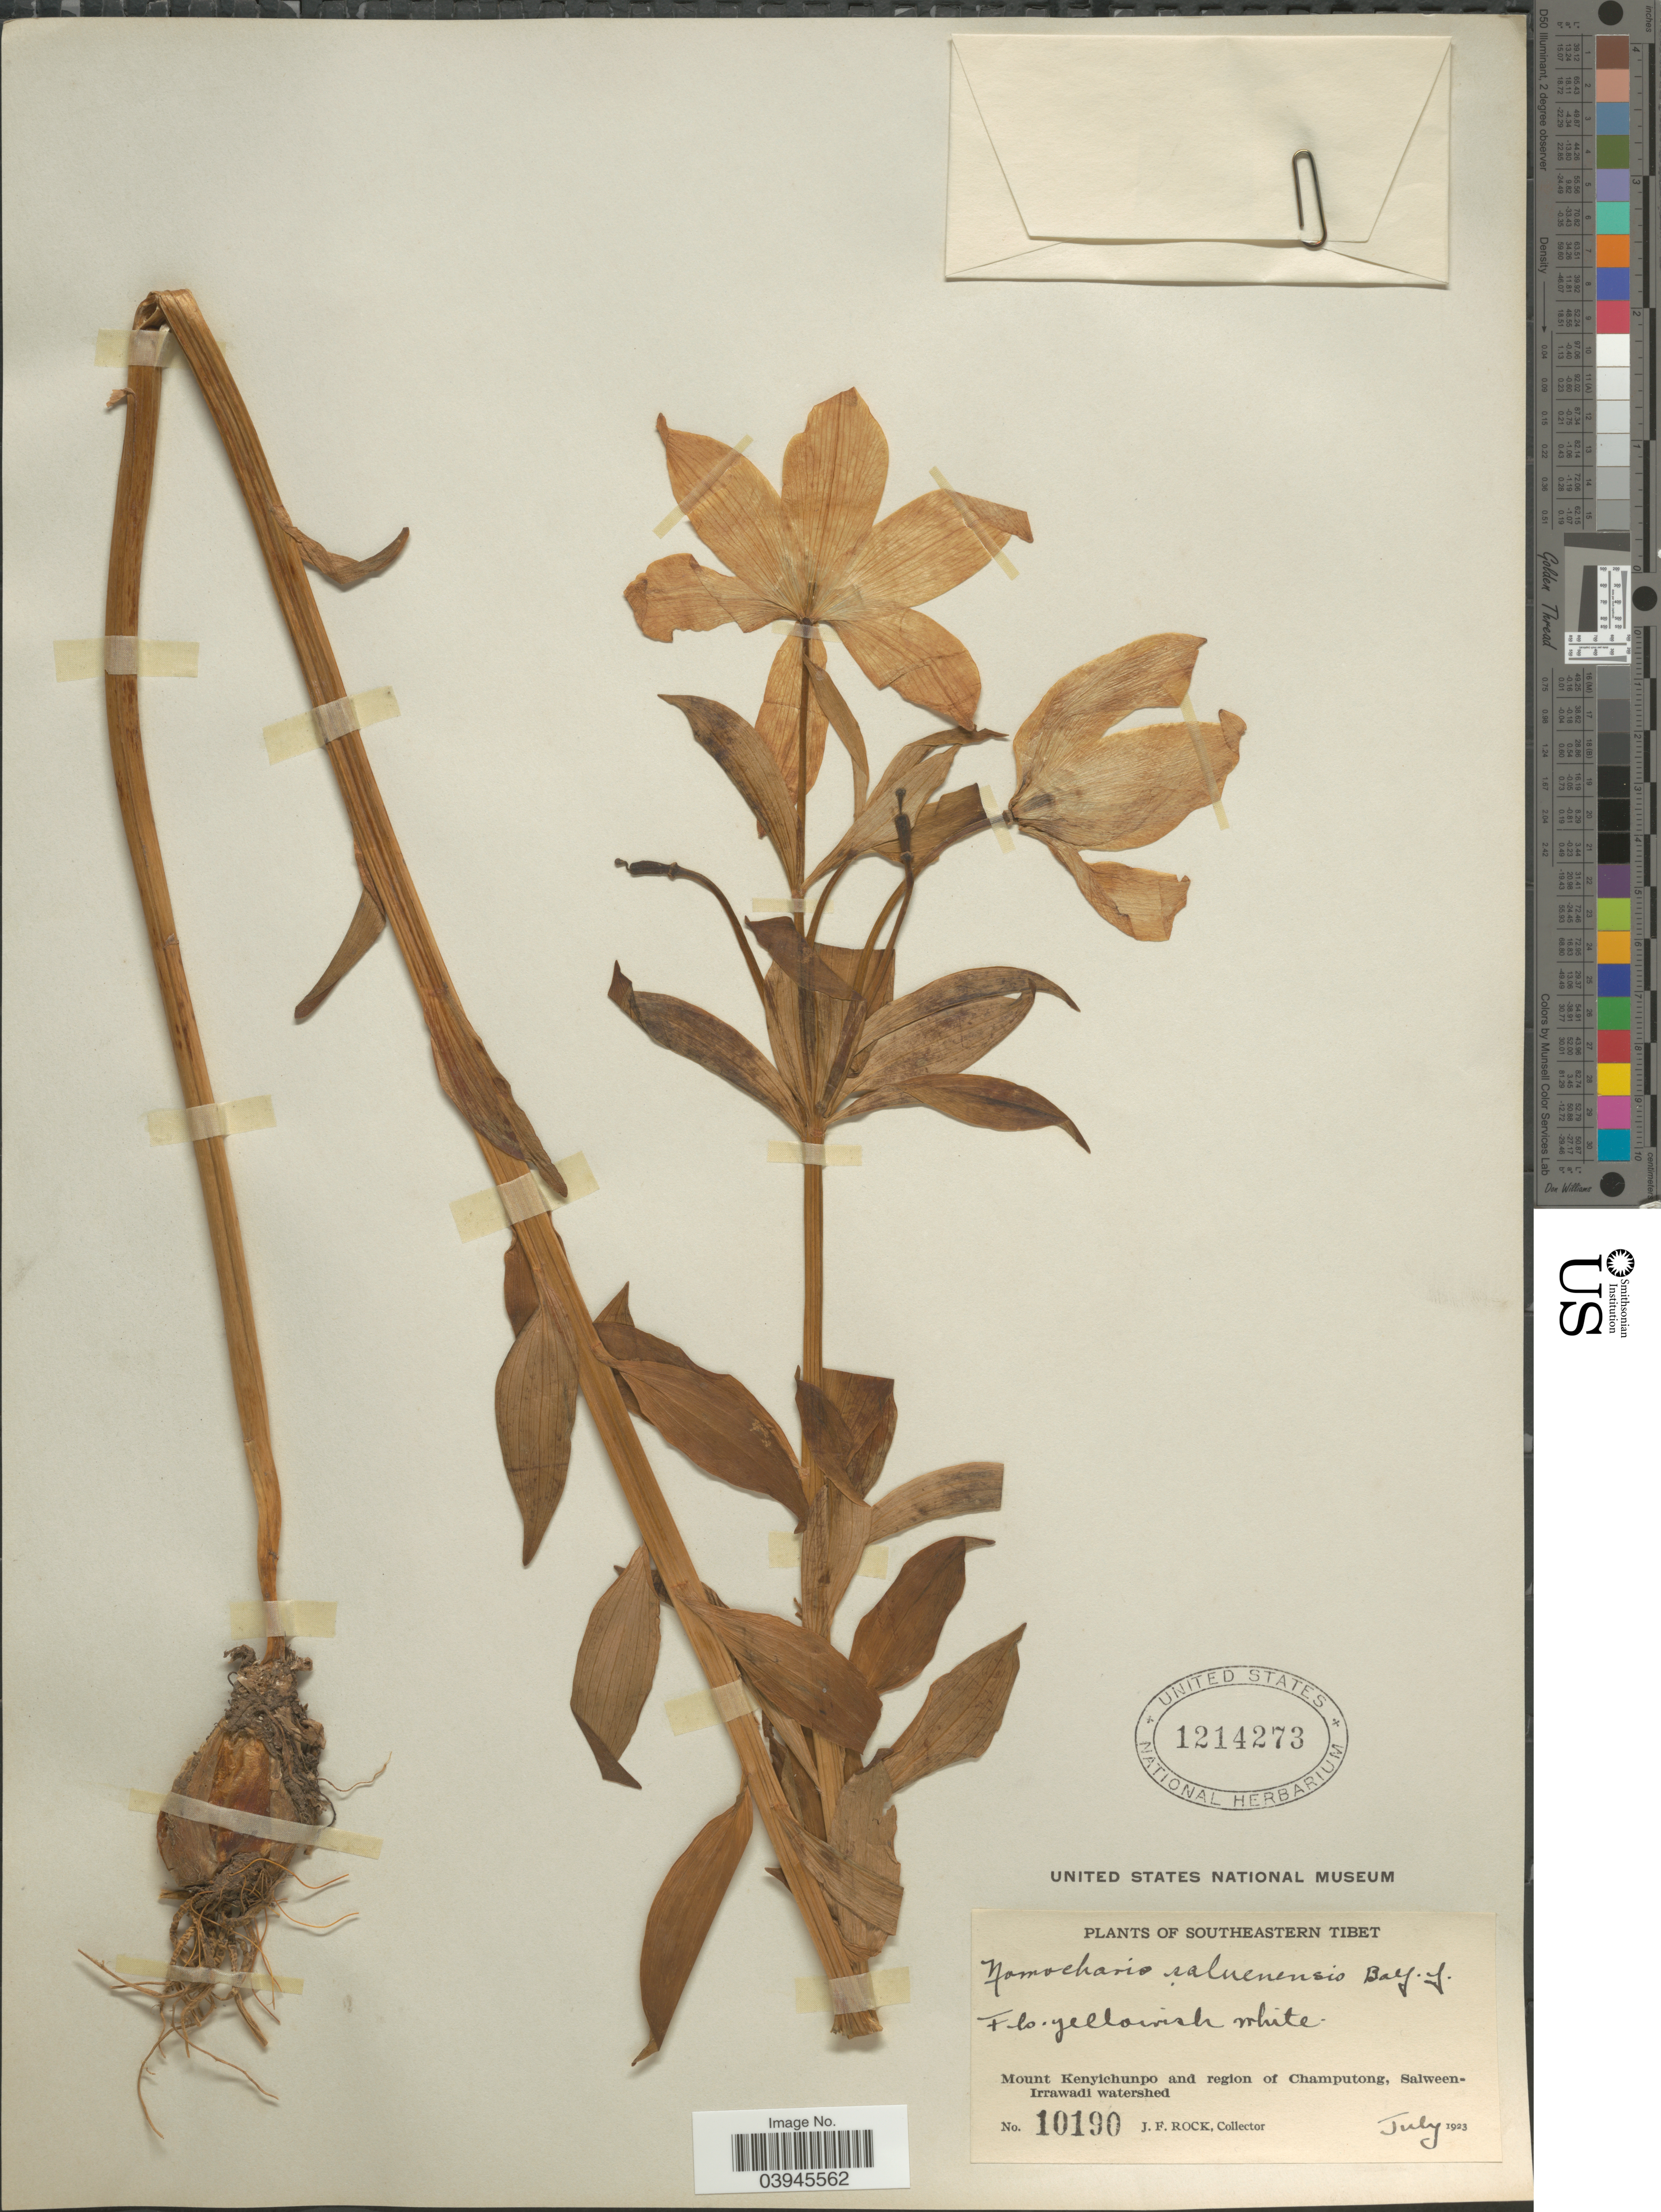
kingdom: Plantae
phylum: Tracheophyta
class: Liliopsida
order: Liliales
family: Liliaceae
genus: Lilium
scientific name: Lilium saluenense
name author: (Balf. f.) S.Yun Liang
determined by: Strong, Mark T., (BOT), Smithsonian Institution - National Museum of Natural History (UNITED STATES)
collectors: J. Rock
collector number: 10190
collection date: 1923-07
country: China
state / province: Xizang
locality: Southeastern Tibet. Mount Kenyichunpo and region of Champutong, Salween-Irrawadi watershed.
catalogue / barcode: US 1214273